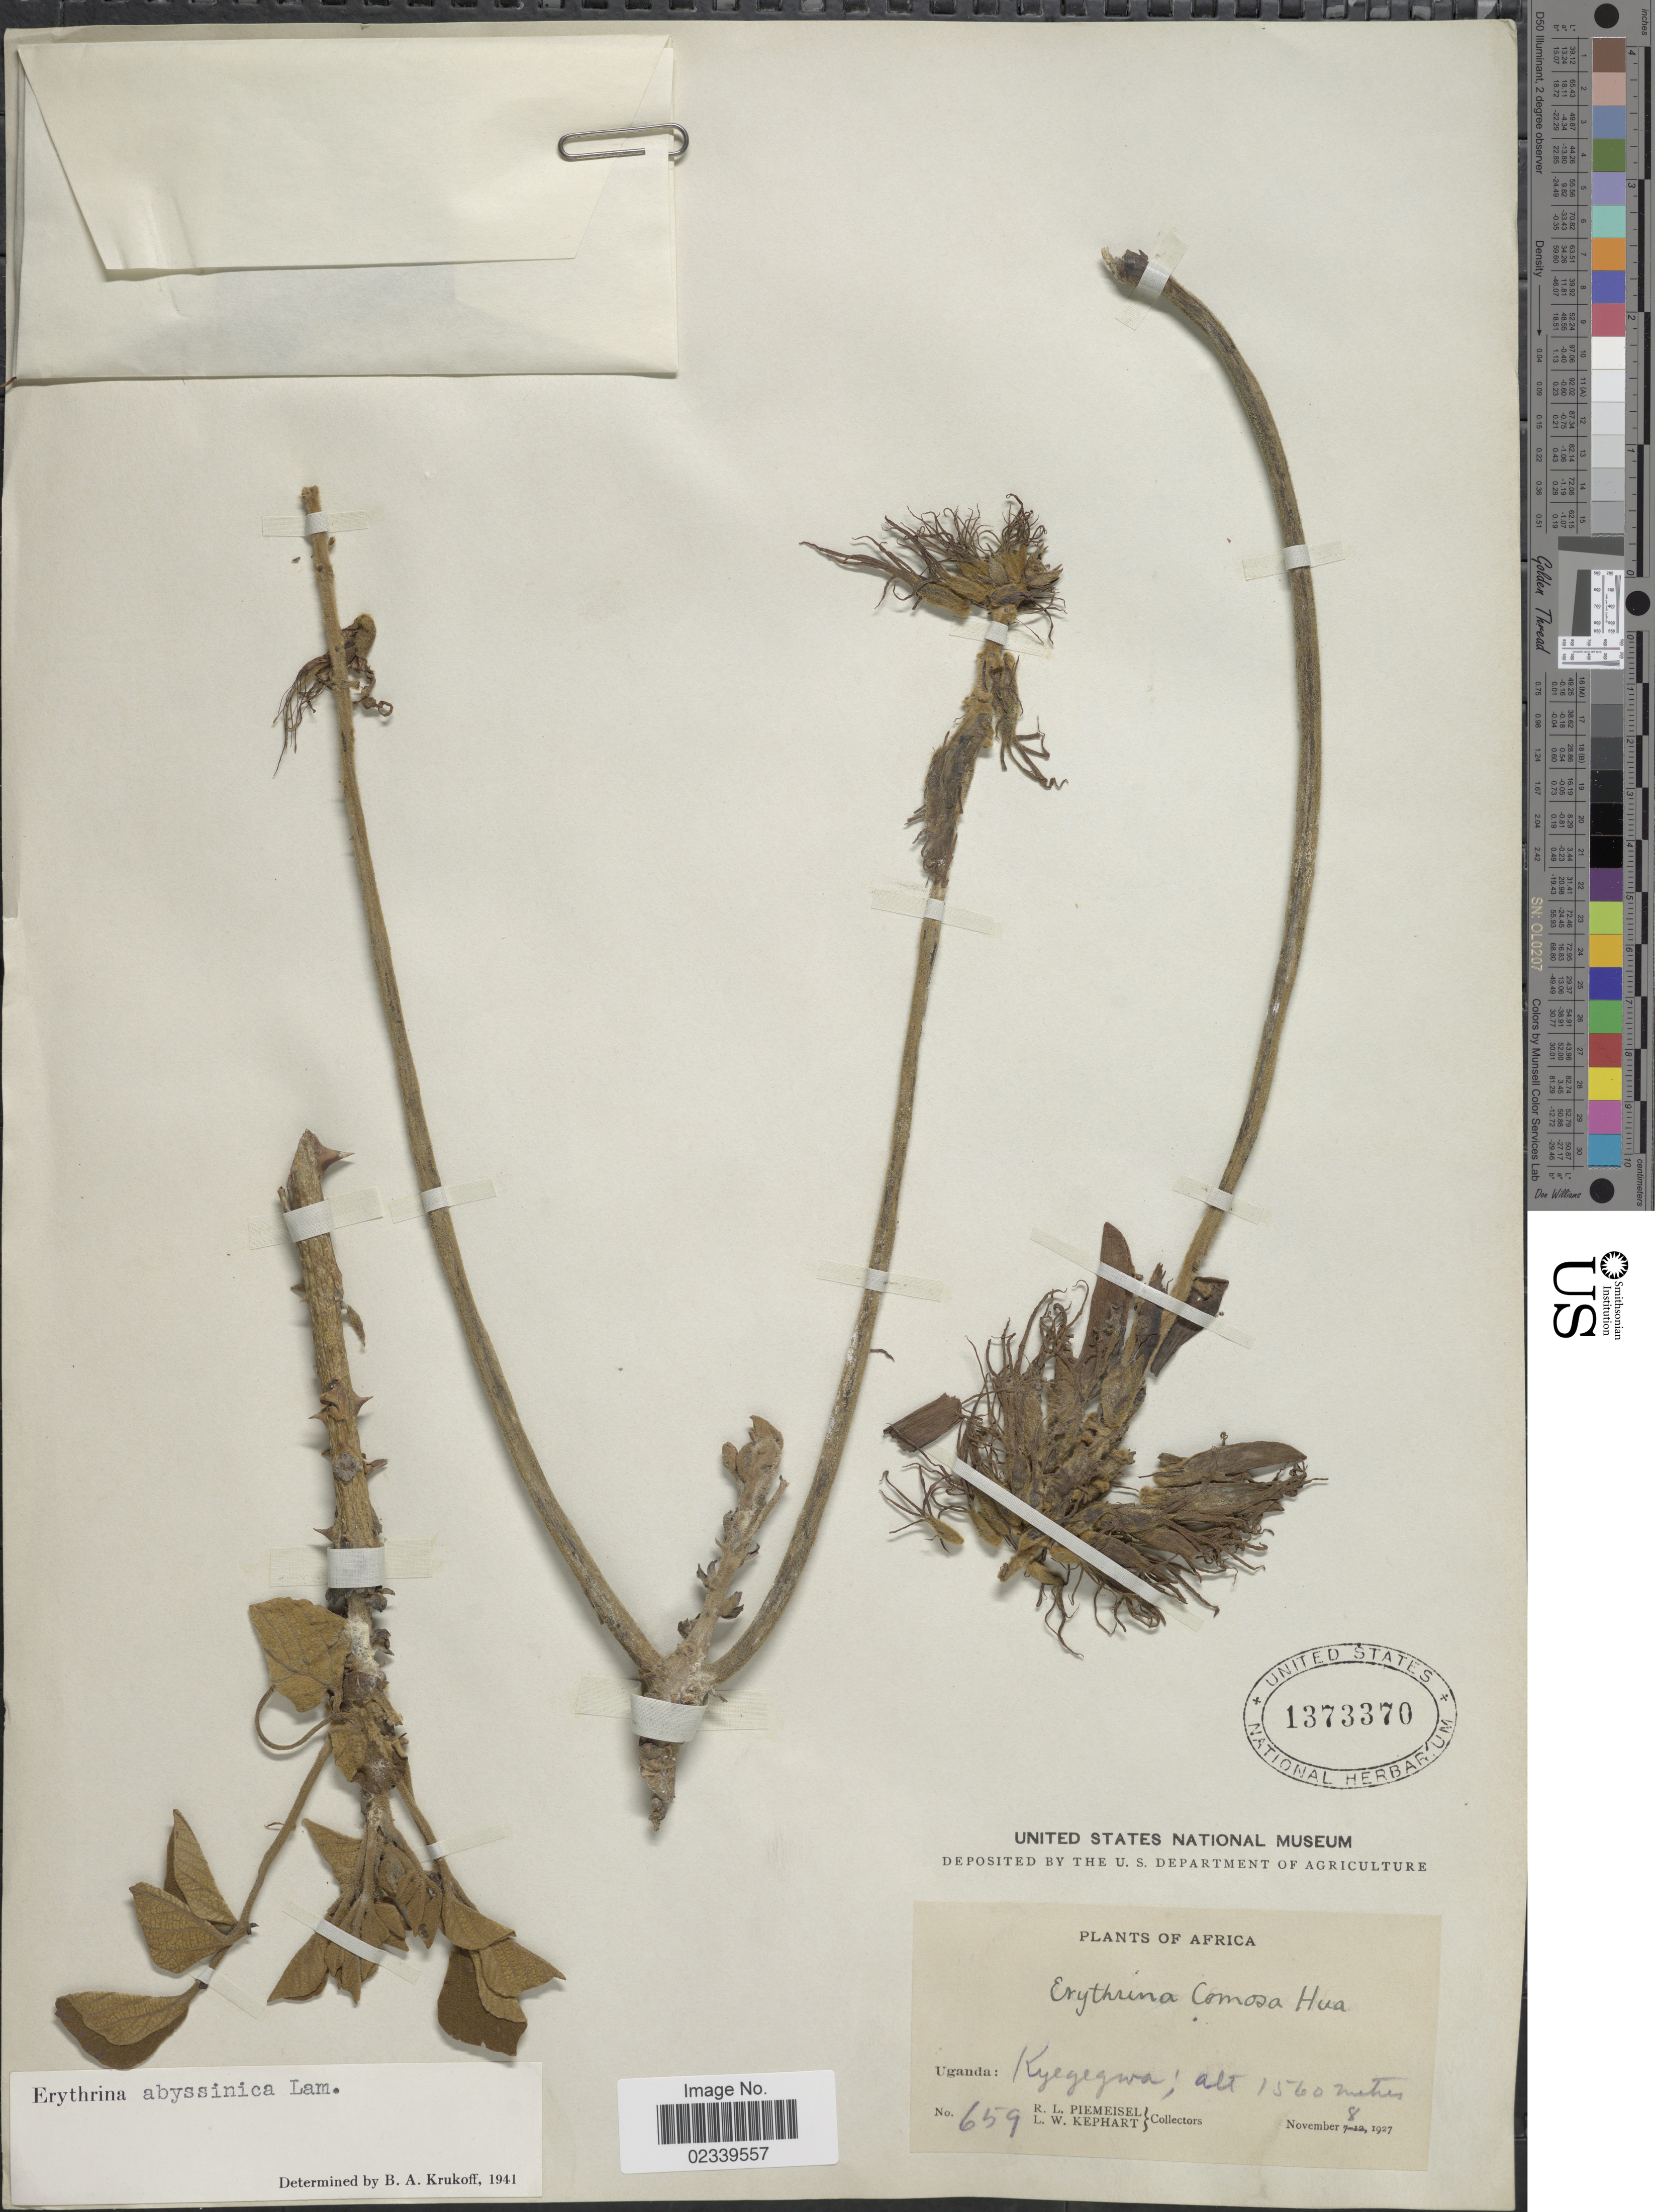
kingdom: Plantae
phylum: Tracheophyta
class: Magnoliopsida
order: Fabales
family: Fabaceae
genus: Erythrina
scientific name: Erythrina abyssinica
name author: Lam.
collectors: R. L. Piemeisel & L. W. Kephart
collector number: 659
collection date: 1927-11-08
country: Uganda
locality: Uganda: Kyegegwa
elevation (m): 1560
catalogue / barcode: US 1373370